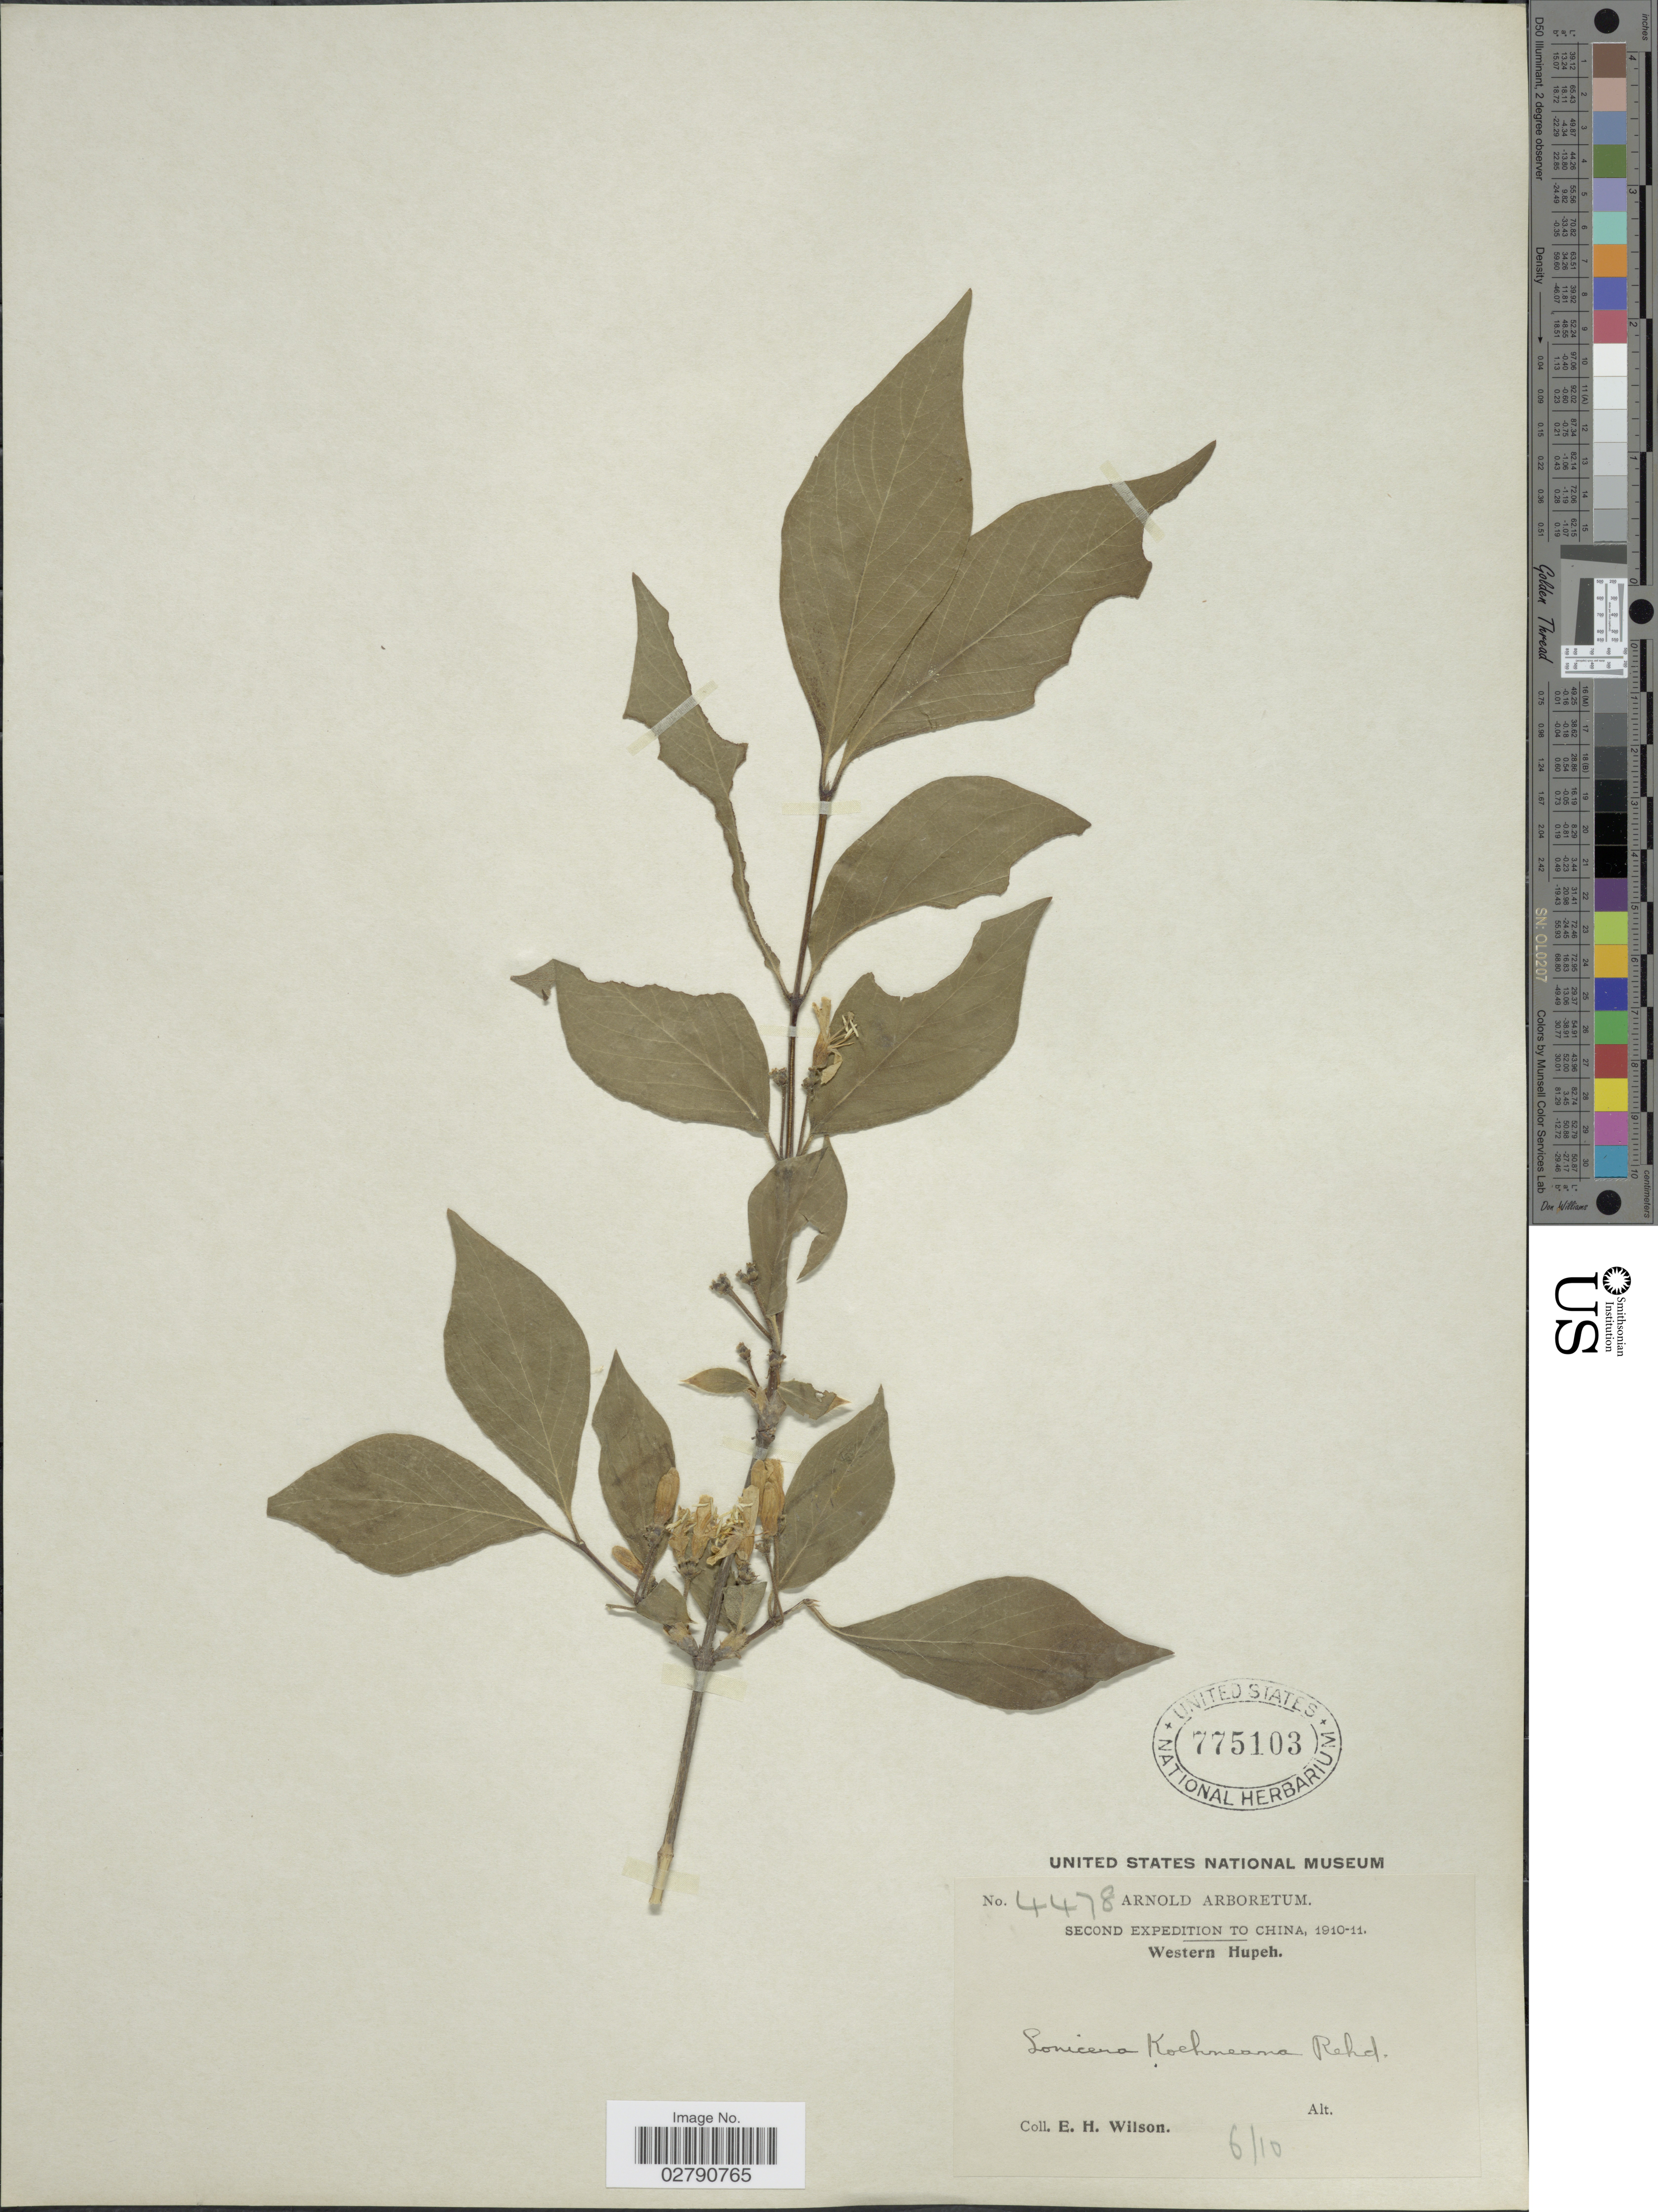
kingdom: Plantae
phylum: Tracheophyta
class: Magnoliopsida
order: Dipsacales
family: Caprifoliaceae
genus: Lonicera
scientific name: Lonicera koehneana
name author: Rehder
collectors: E. Wilson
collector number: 4479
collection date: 1910-06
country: China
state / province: Hubei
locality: Western Hupeh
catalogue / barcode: US 775103